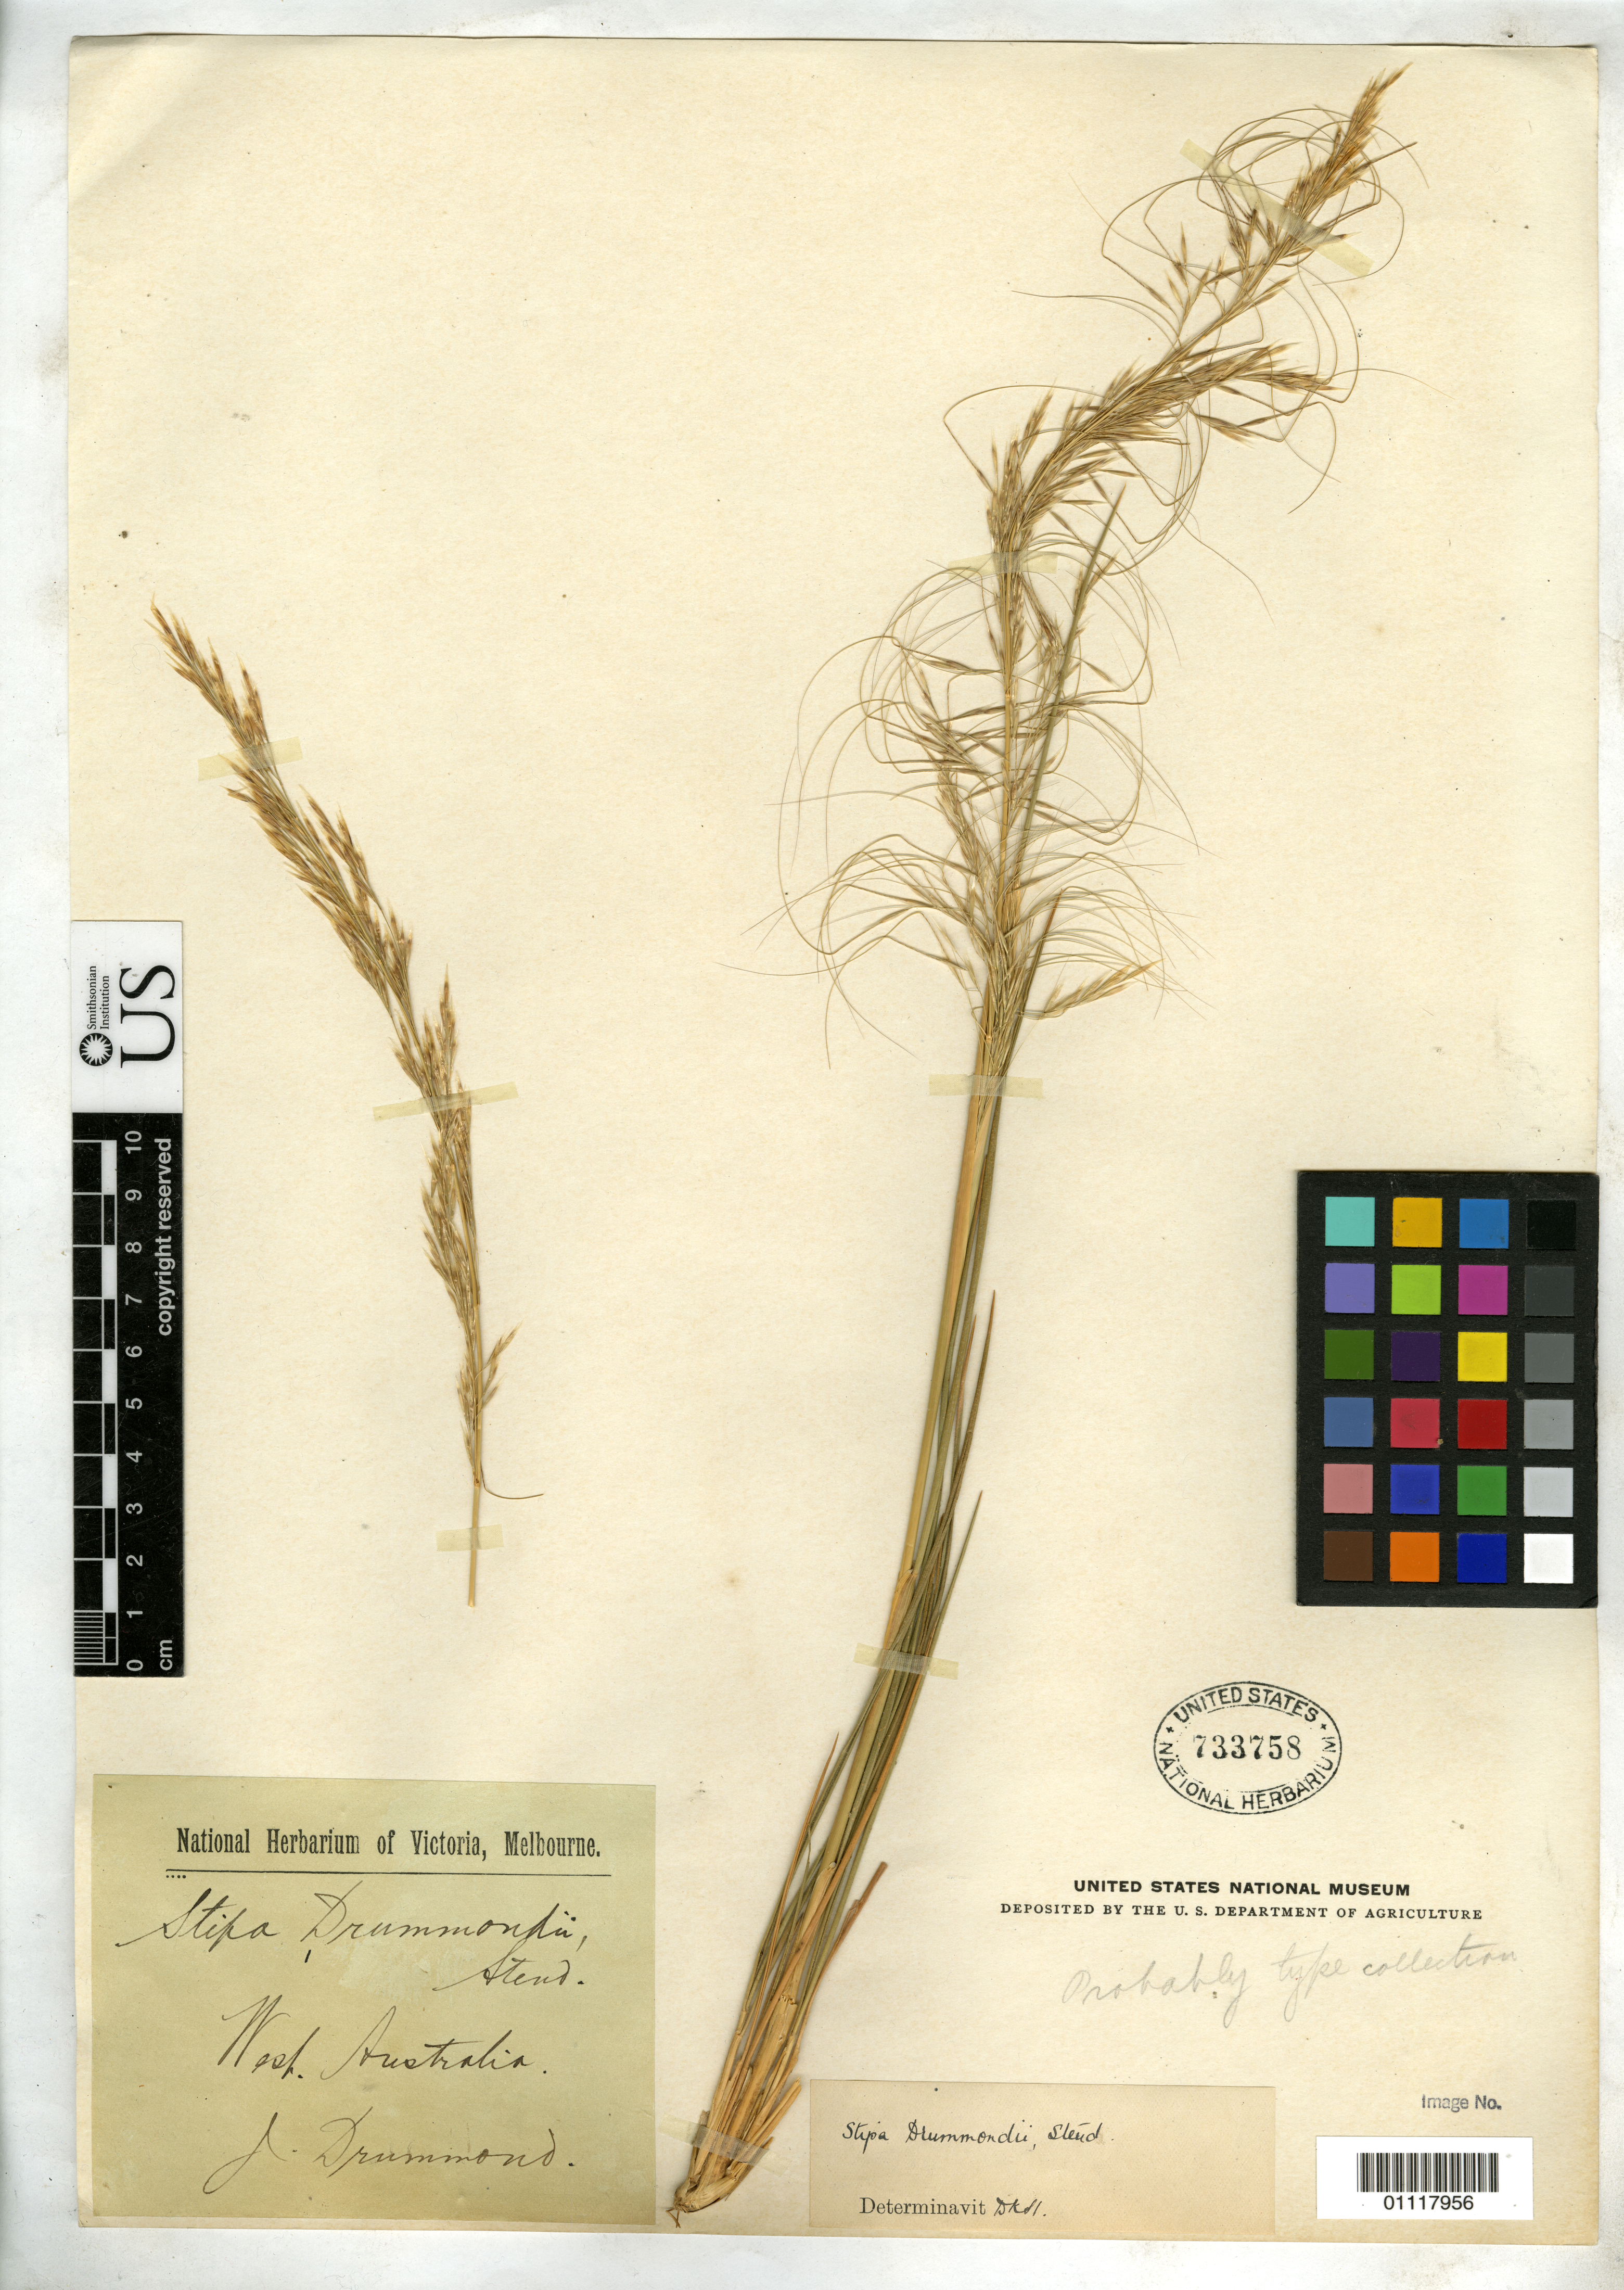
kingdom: Plantae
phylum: Tracheophyta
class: Liliopsida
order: Poales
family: Poaceae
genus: Stipa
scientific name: Stipa drummondii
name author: Steud.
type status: Possible Type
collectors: J. Drummond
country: Australia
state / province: Western Australia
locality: W. Australia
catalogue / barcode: US 733758